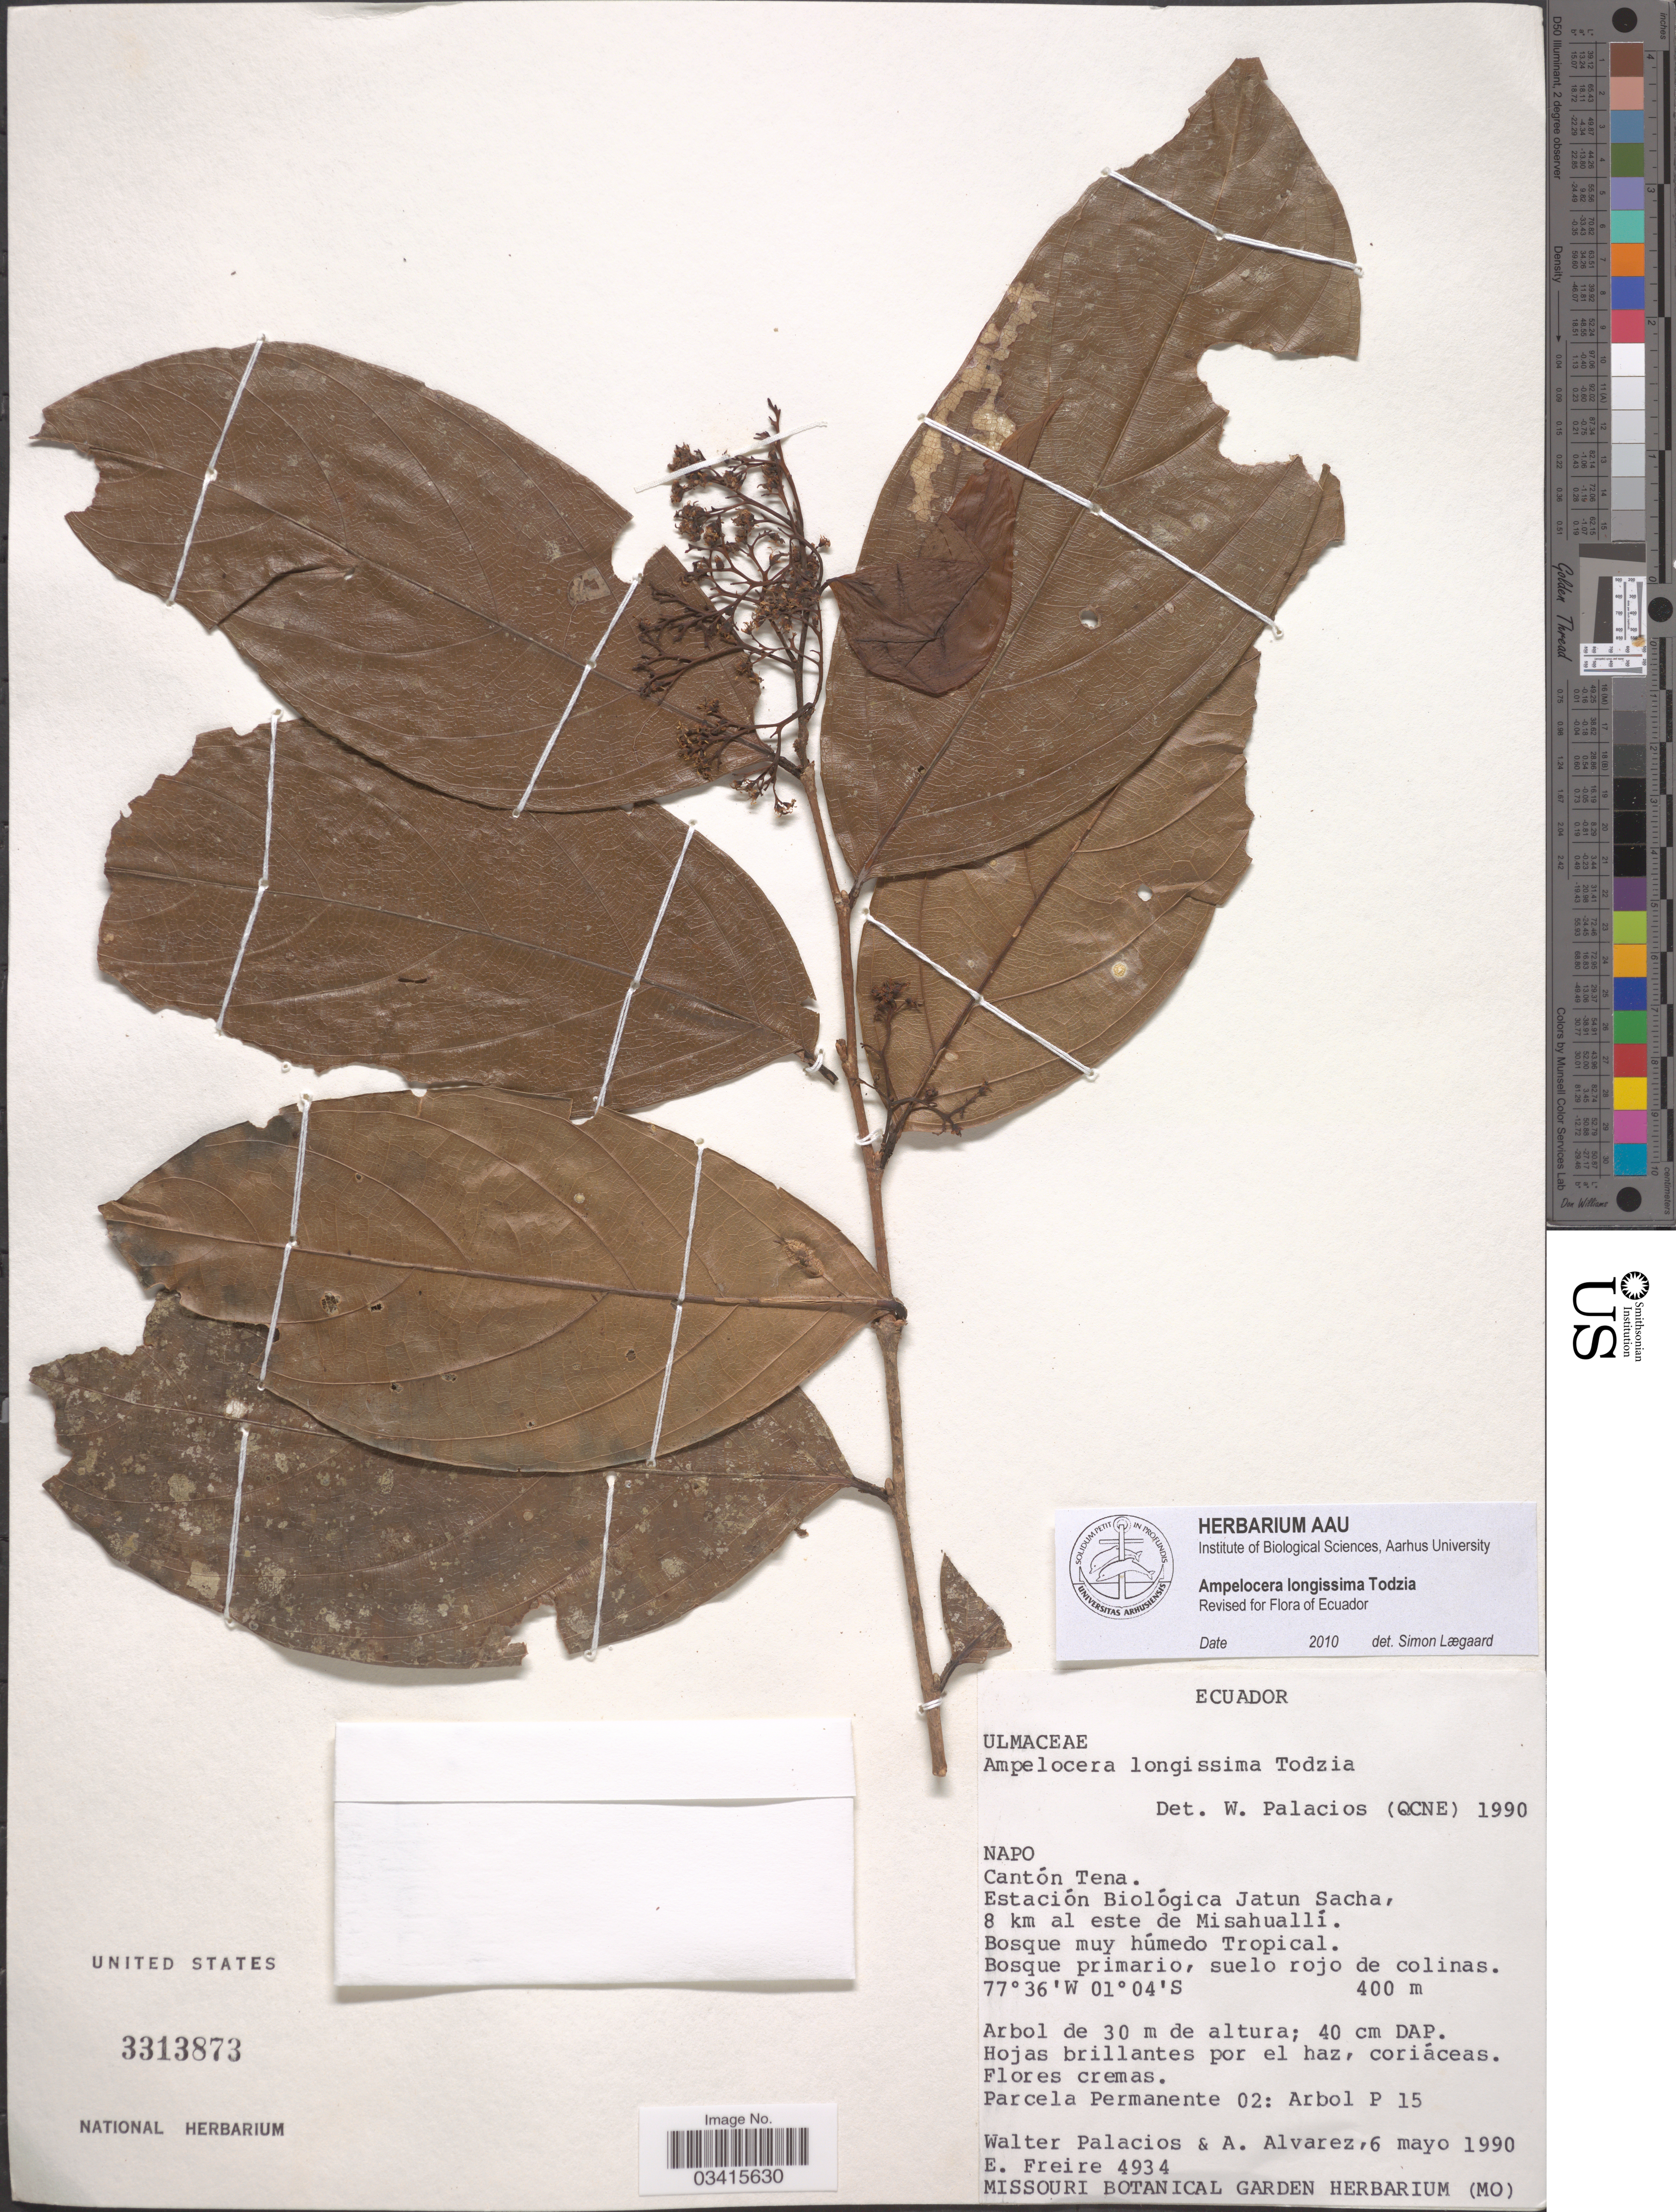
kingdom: Plantae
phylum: Tracheophyta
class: Magnoliopsida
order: Rosales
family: Cannabaceae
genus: Ampelocera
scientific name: Ampelocera longissima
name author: Todzia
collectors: W. Palacios, A. Alvarez & E. Freire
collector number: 4934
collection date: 1990-05-06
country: Ecuador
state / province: Napo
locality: Cantón Tena. Estación Biológica Jatun Sacha, 8 km al este de Misahuallí.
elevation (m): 400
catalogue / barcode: US 3313873